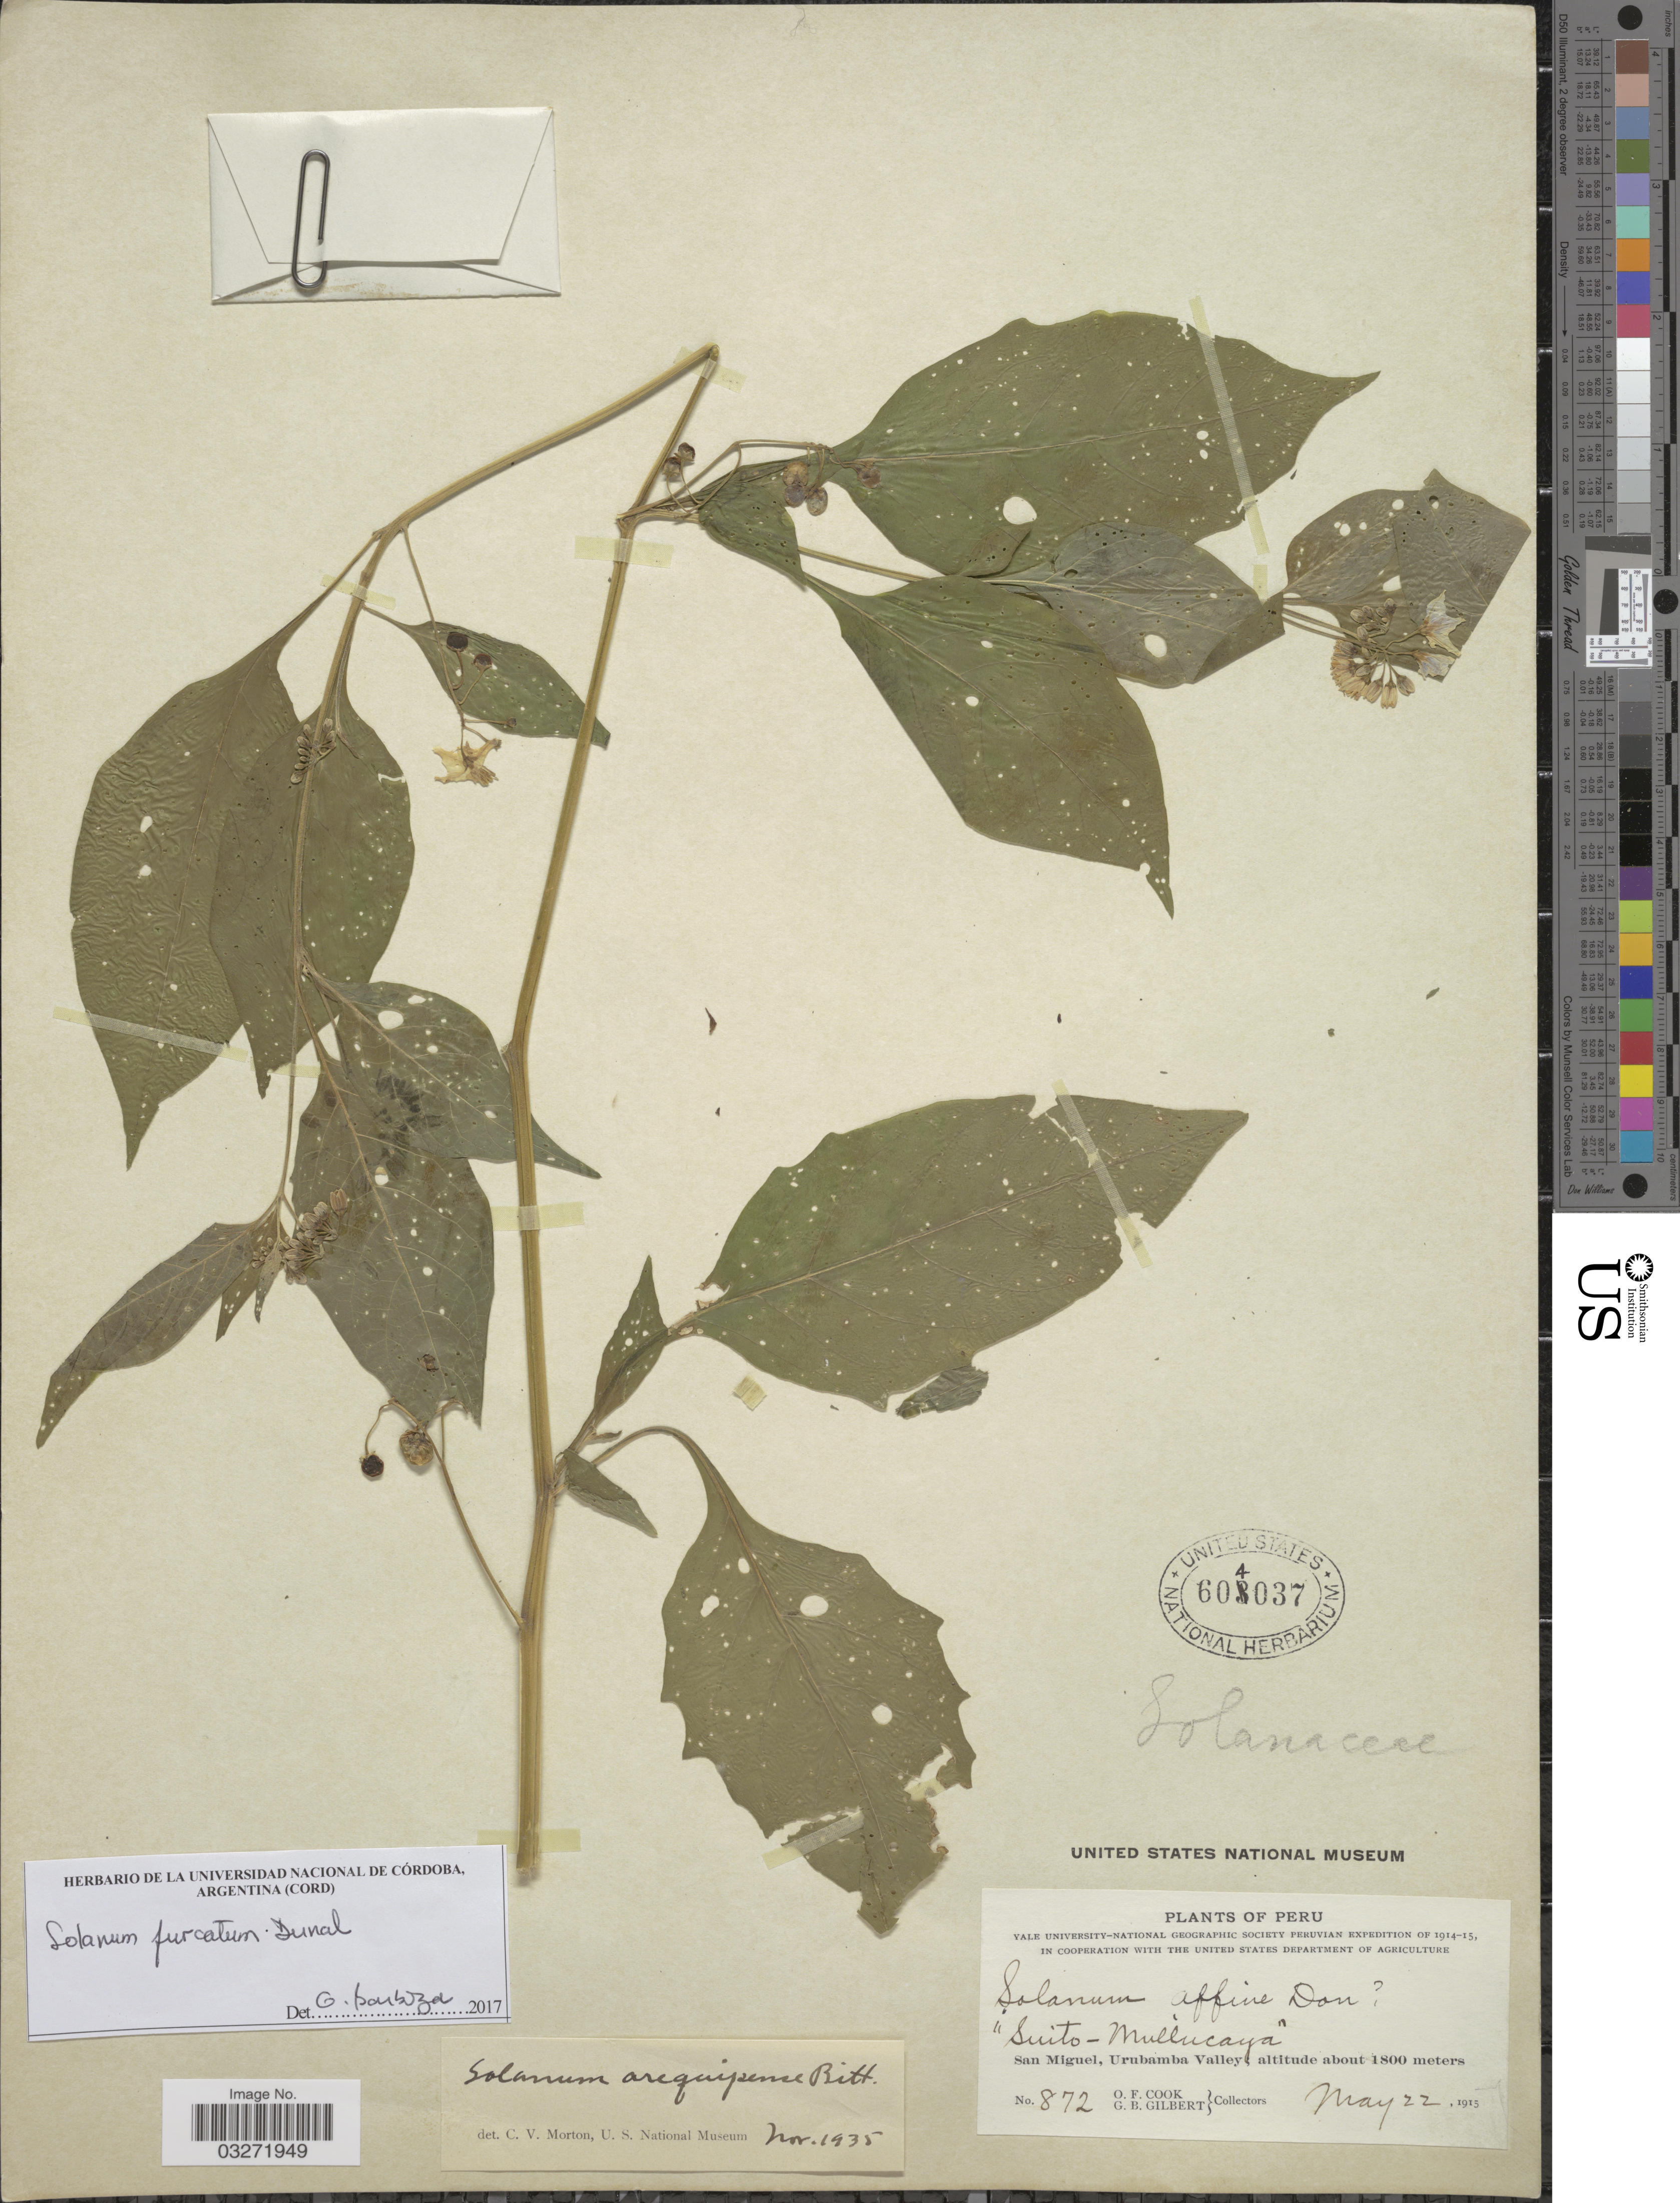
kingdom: Plantae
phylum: Tracheophyta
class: Magnoliopsida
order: Solanales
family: Solanaceae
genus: Solanum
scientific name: Solanum furcatum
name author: Dunal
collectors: O. F. Cook & G. B. Gilbert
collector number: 872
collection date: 1915-05-22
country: Peru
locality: San Miguel, Urubamba Valley.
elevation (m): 1800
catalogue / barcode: US 604037